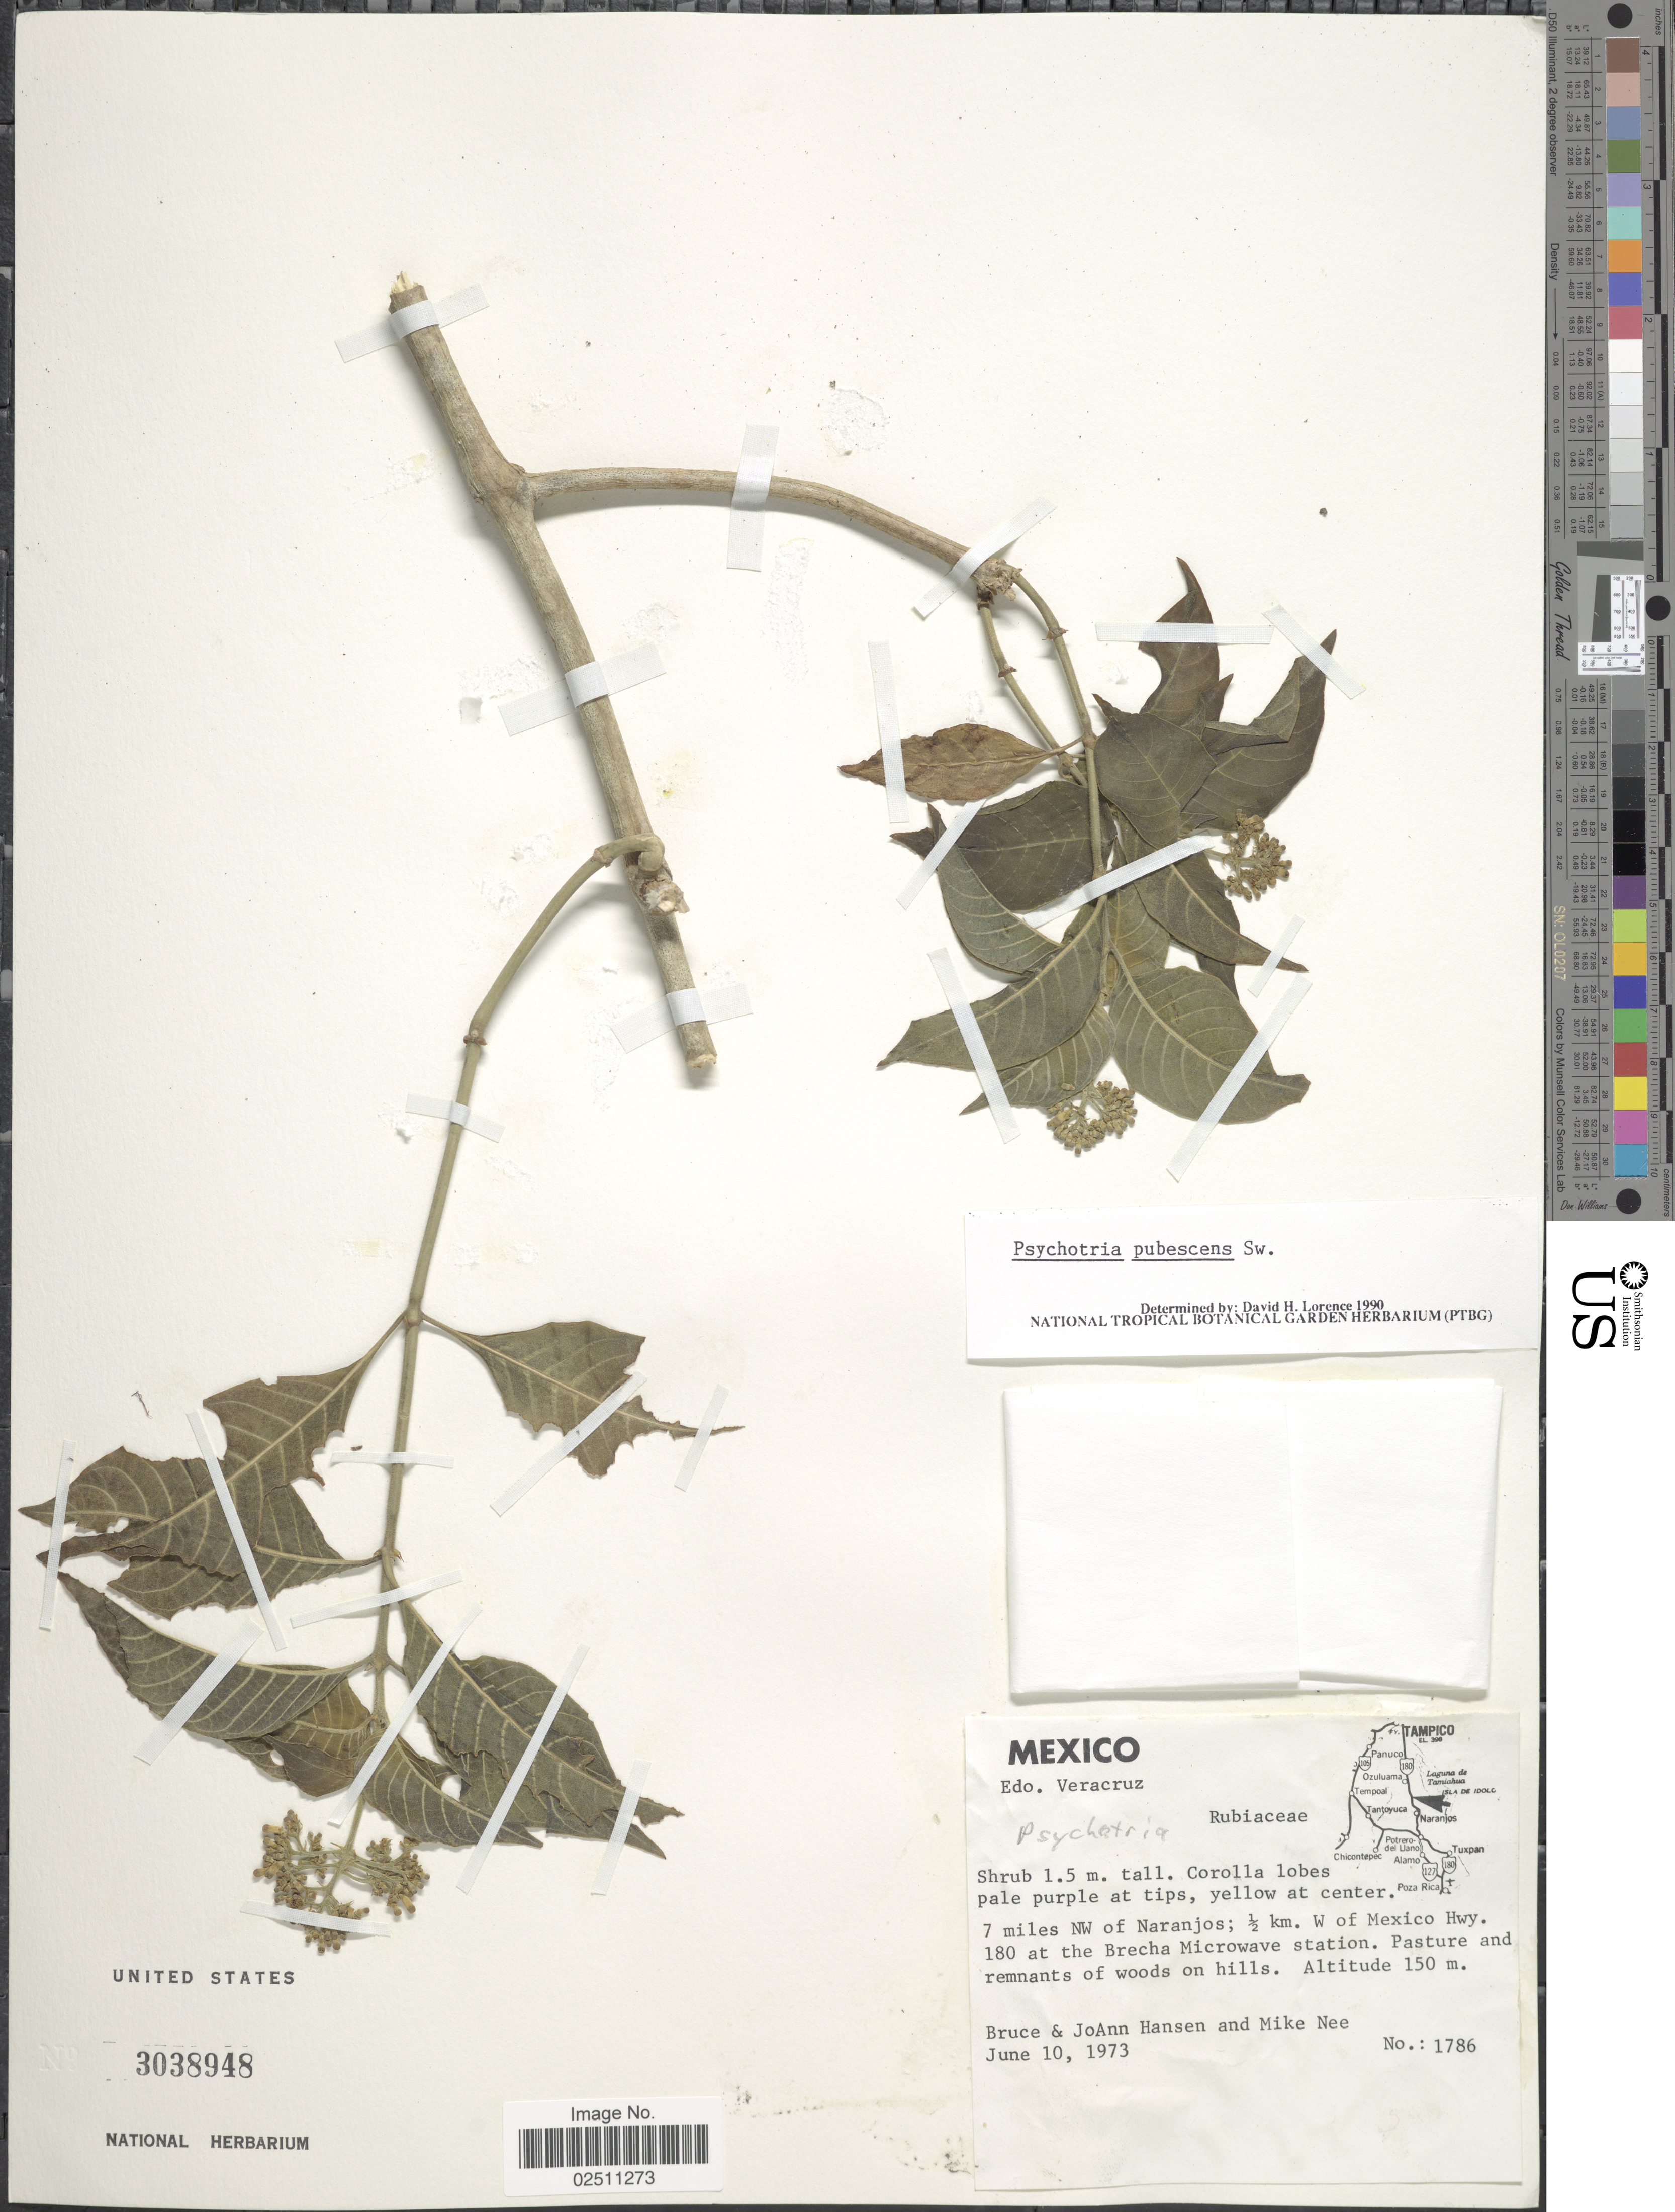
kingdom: Plantae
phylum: Tracheophyta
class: Magnoliopsida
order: Gentianales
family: Rubiaceae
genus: Psychotria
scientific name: Psychotria pubescens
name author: Sw.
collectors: B. Hansen, J. Hansen & M. Nee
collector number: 1786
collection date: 1973-06-10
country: Mexico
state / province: Veracruz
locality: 7 miles NW of Naranjos; 1/2 km. W of Meixco Hwy. 180 at the Brecha Microwave station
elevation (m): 150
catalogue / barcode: US 3038948